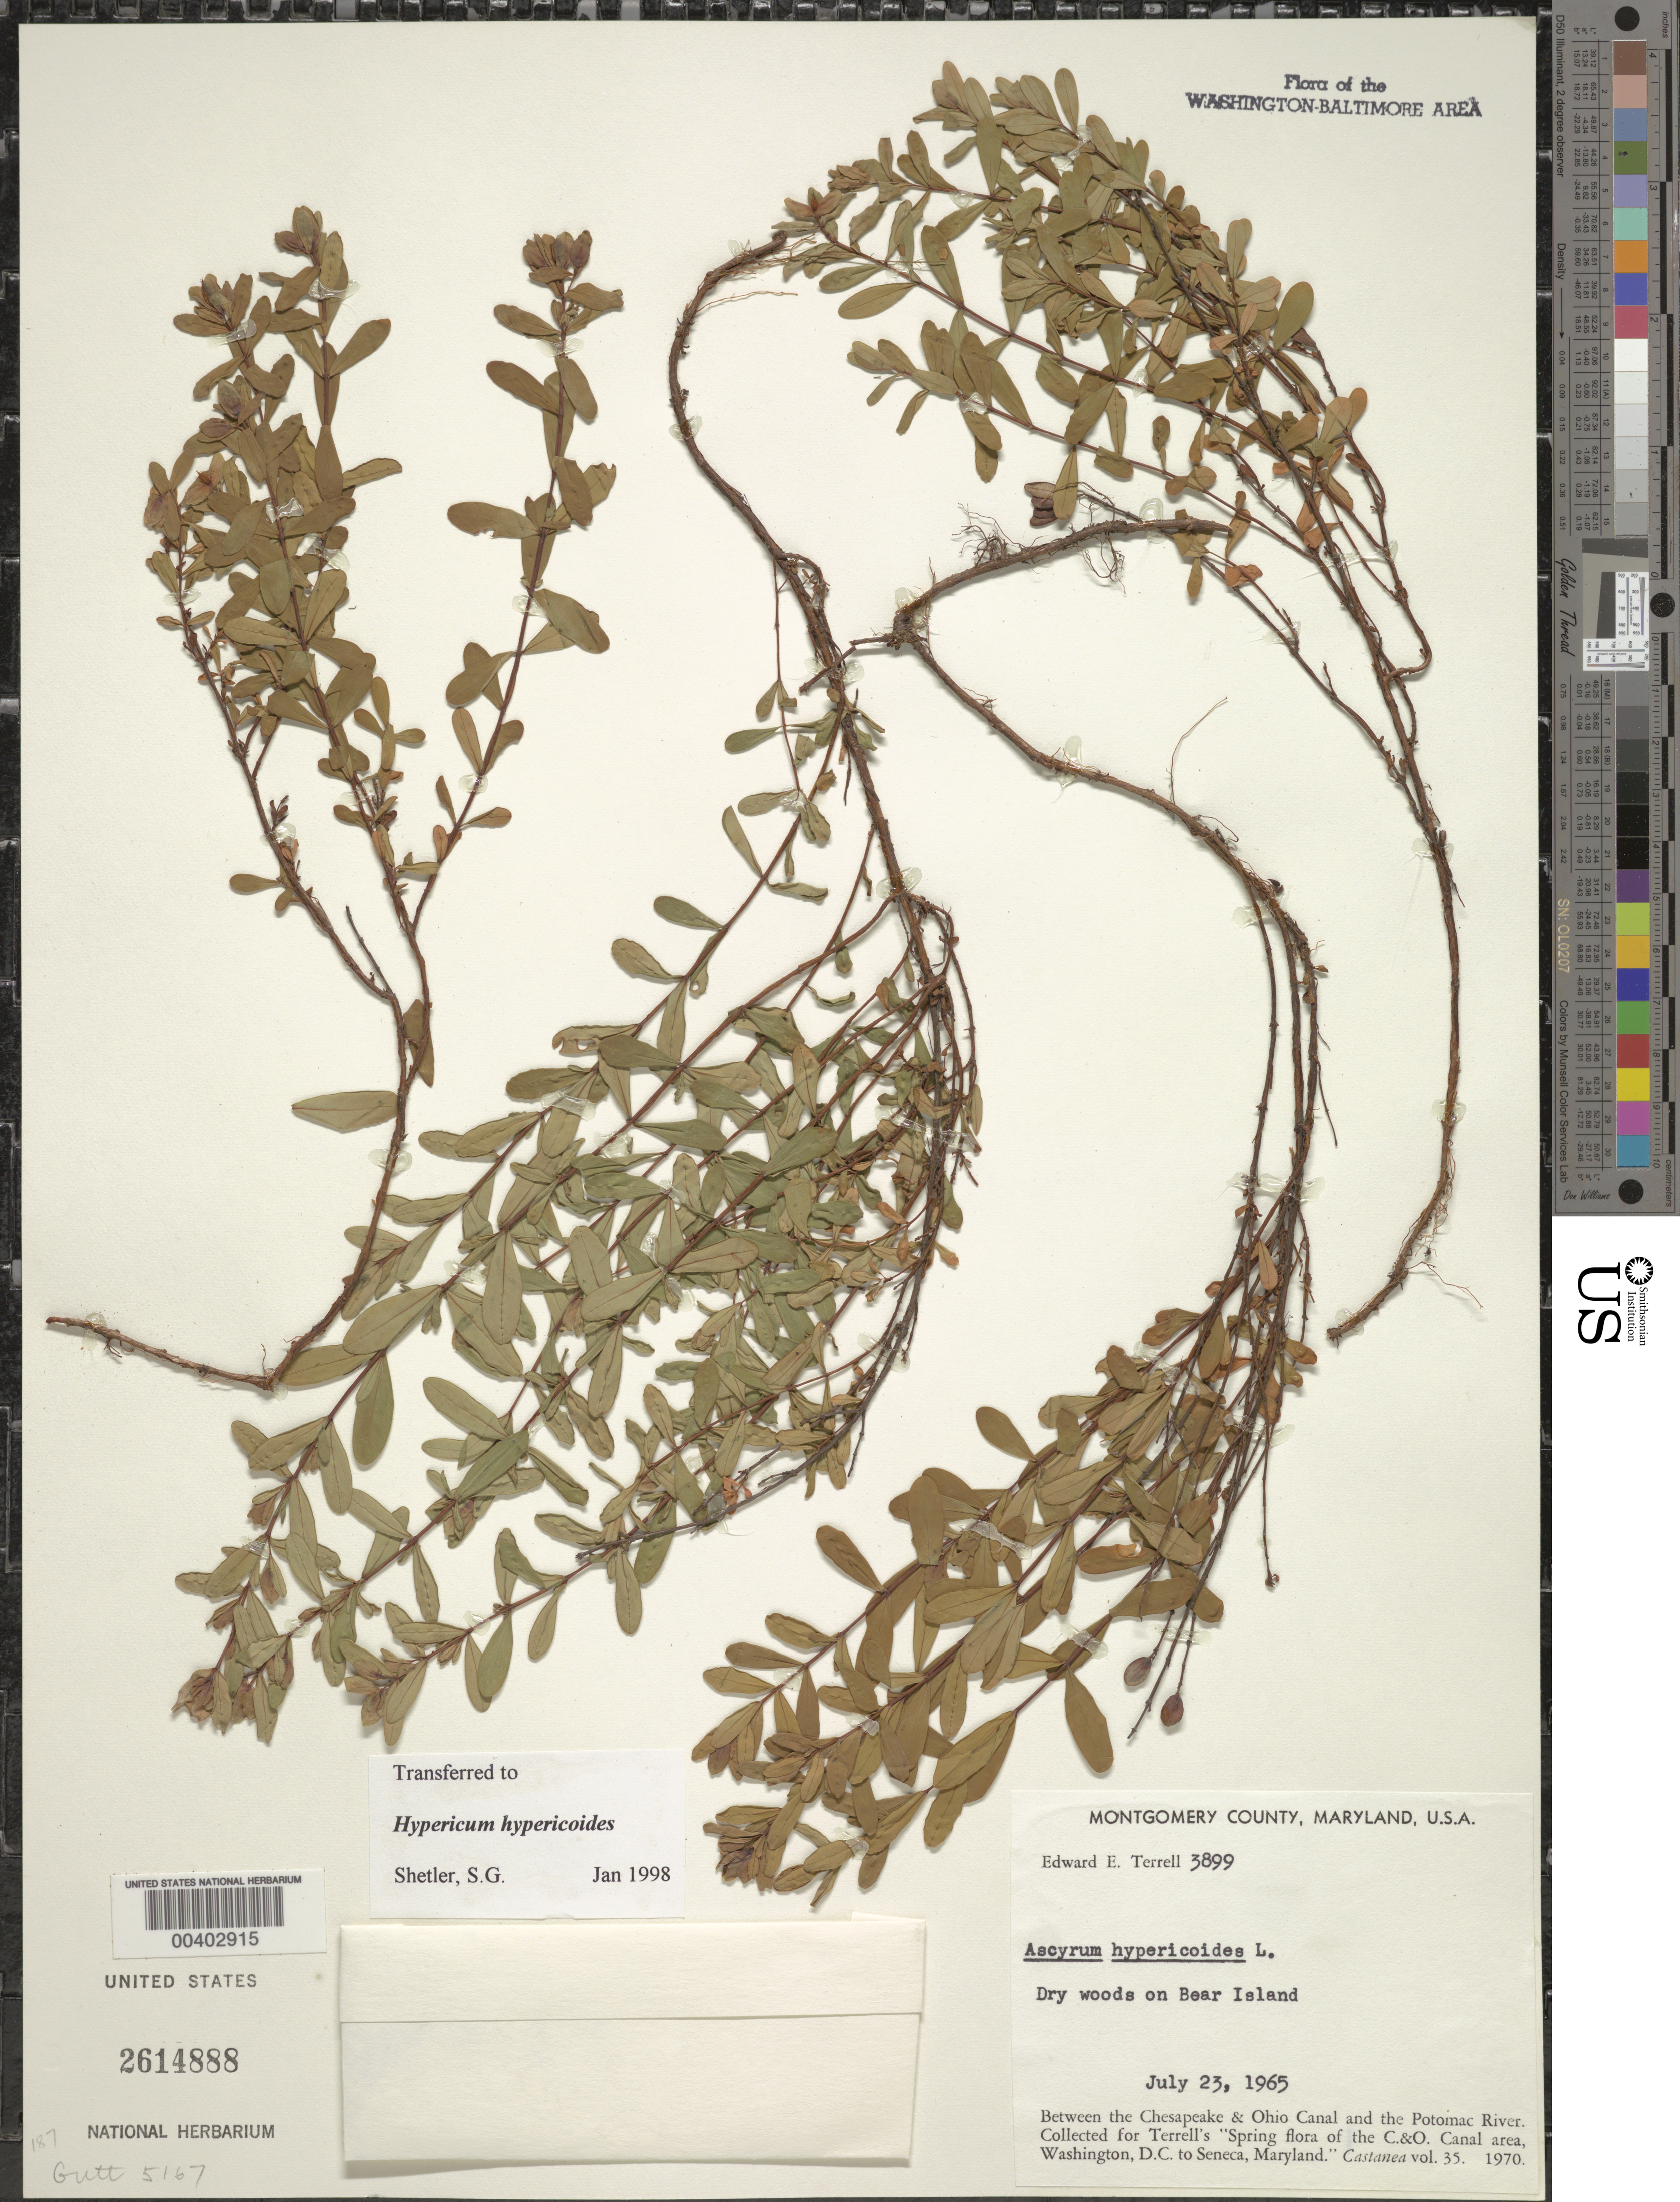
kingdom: Plantae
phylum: Tracheophyta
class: Magnoliopsida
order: Malpighiales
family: Hypericaceae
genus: Hypericum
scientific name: Hypericum stragulum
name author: W.P. Adams & N. Robson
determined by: Strong, Mark T., (BOT), Smithsonian Institution - National Museum of Natural History (UNITED STATES)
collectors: E. E. Terrell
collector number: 3899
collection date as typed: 23 Jul 1965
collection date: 1965-07-23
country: United States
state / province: Maryland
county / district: Montgomery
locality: Bear Island C. & O. Canal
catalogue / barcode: US 2614888